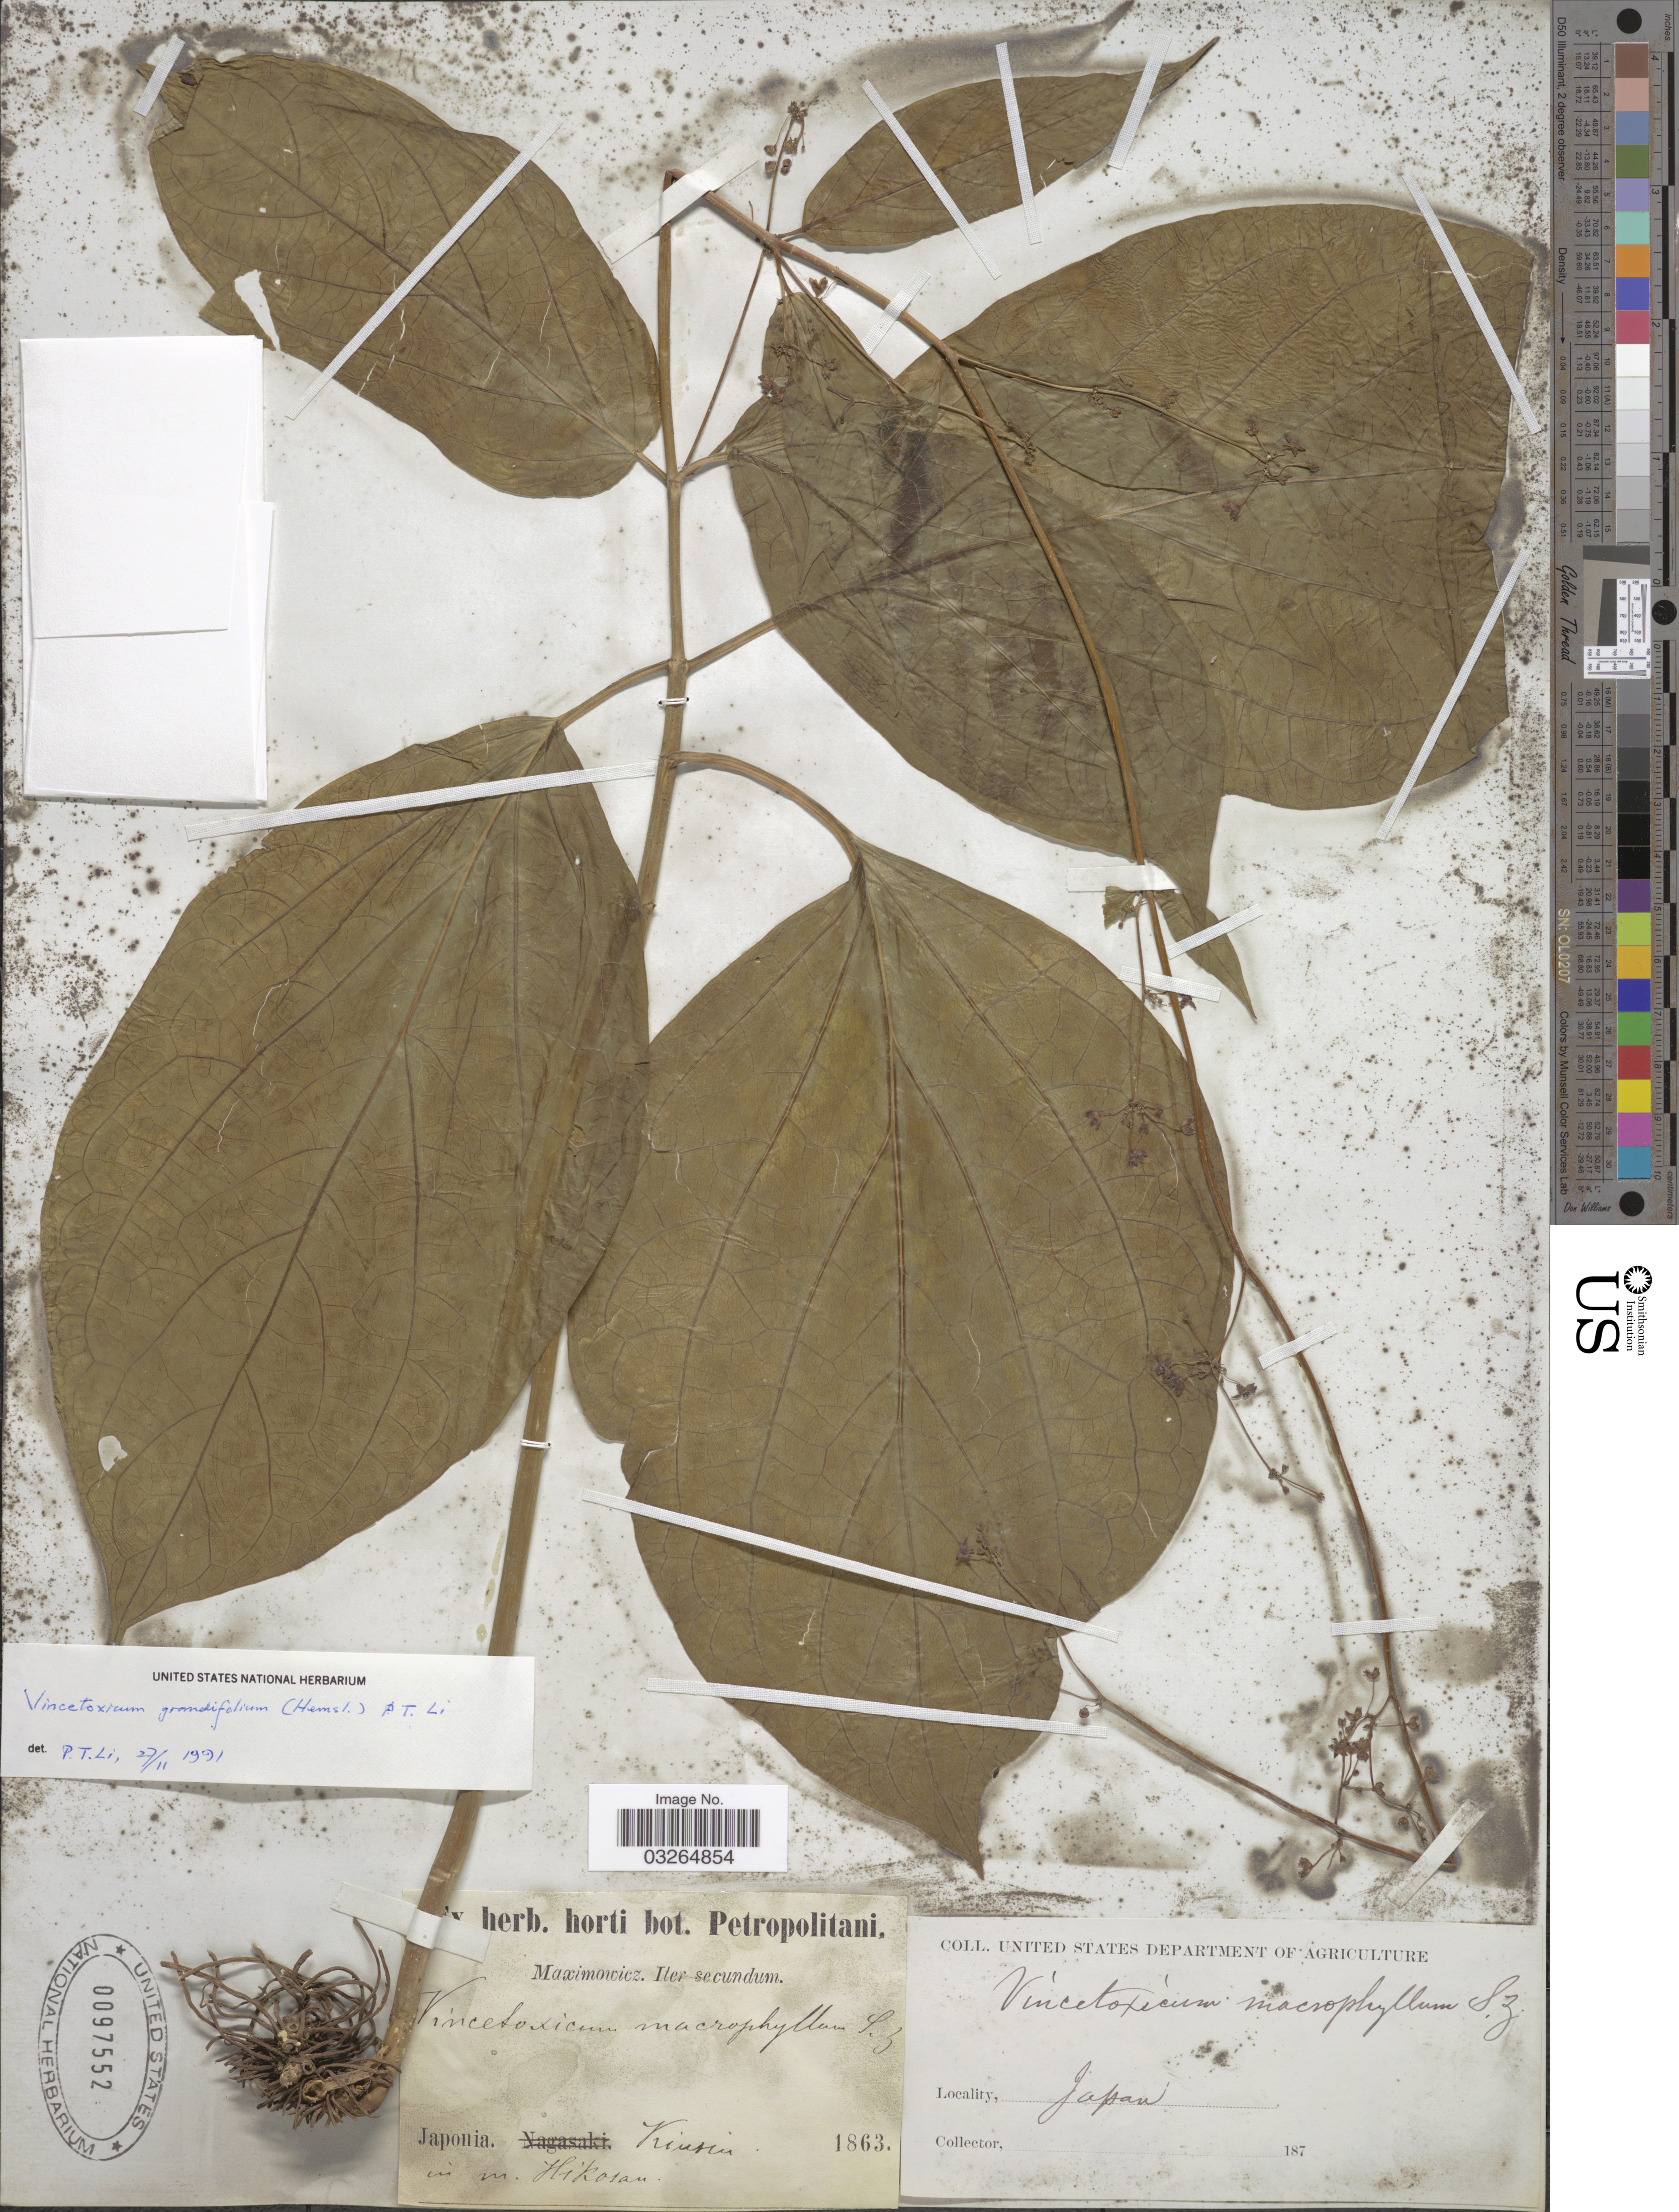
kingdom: Plantae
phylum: Tracheophyta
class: Magnoliopsida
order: Gentianales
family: Apocynaceae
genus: Cynanchum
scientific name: Cynanchum grandifolium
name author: Hemsl.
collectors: Maximowicz, --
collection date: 1863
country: Japan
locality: Kinsin in m. Hikosan.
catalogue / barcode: US 97552